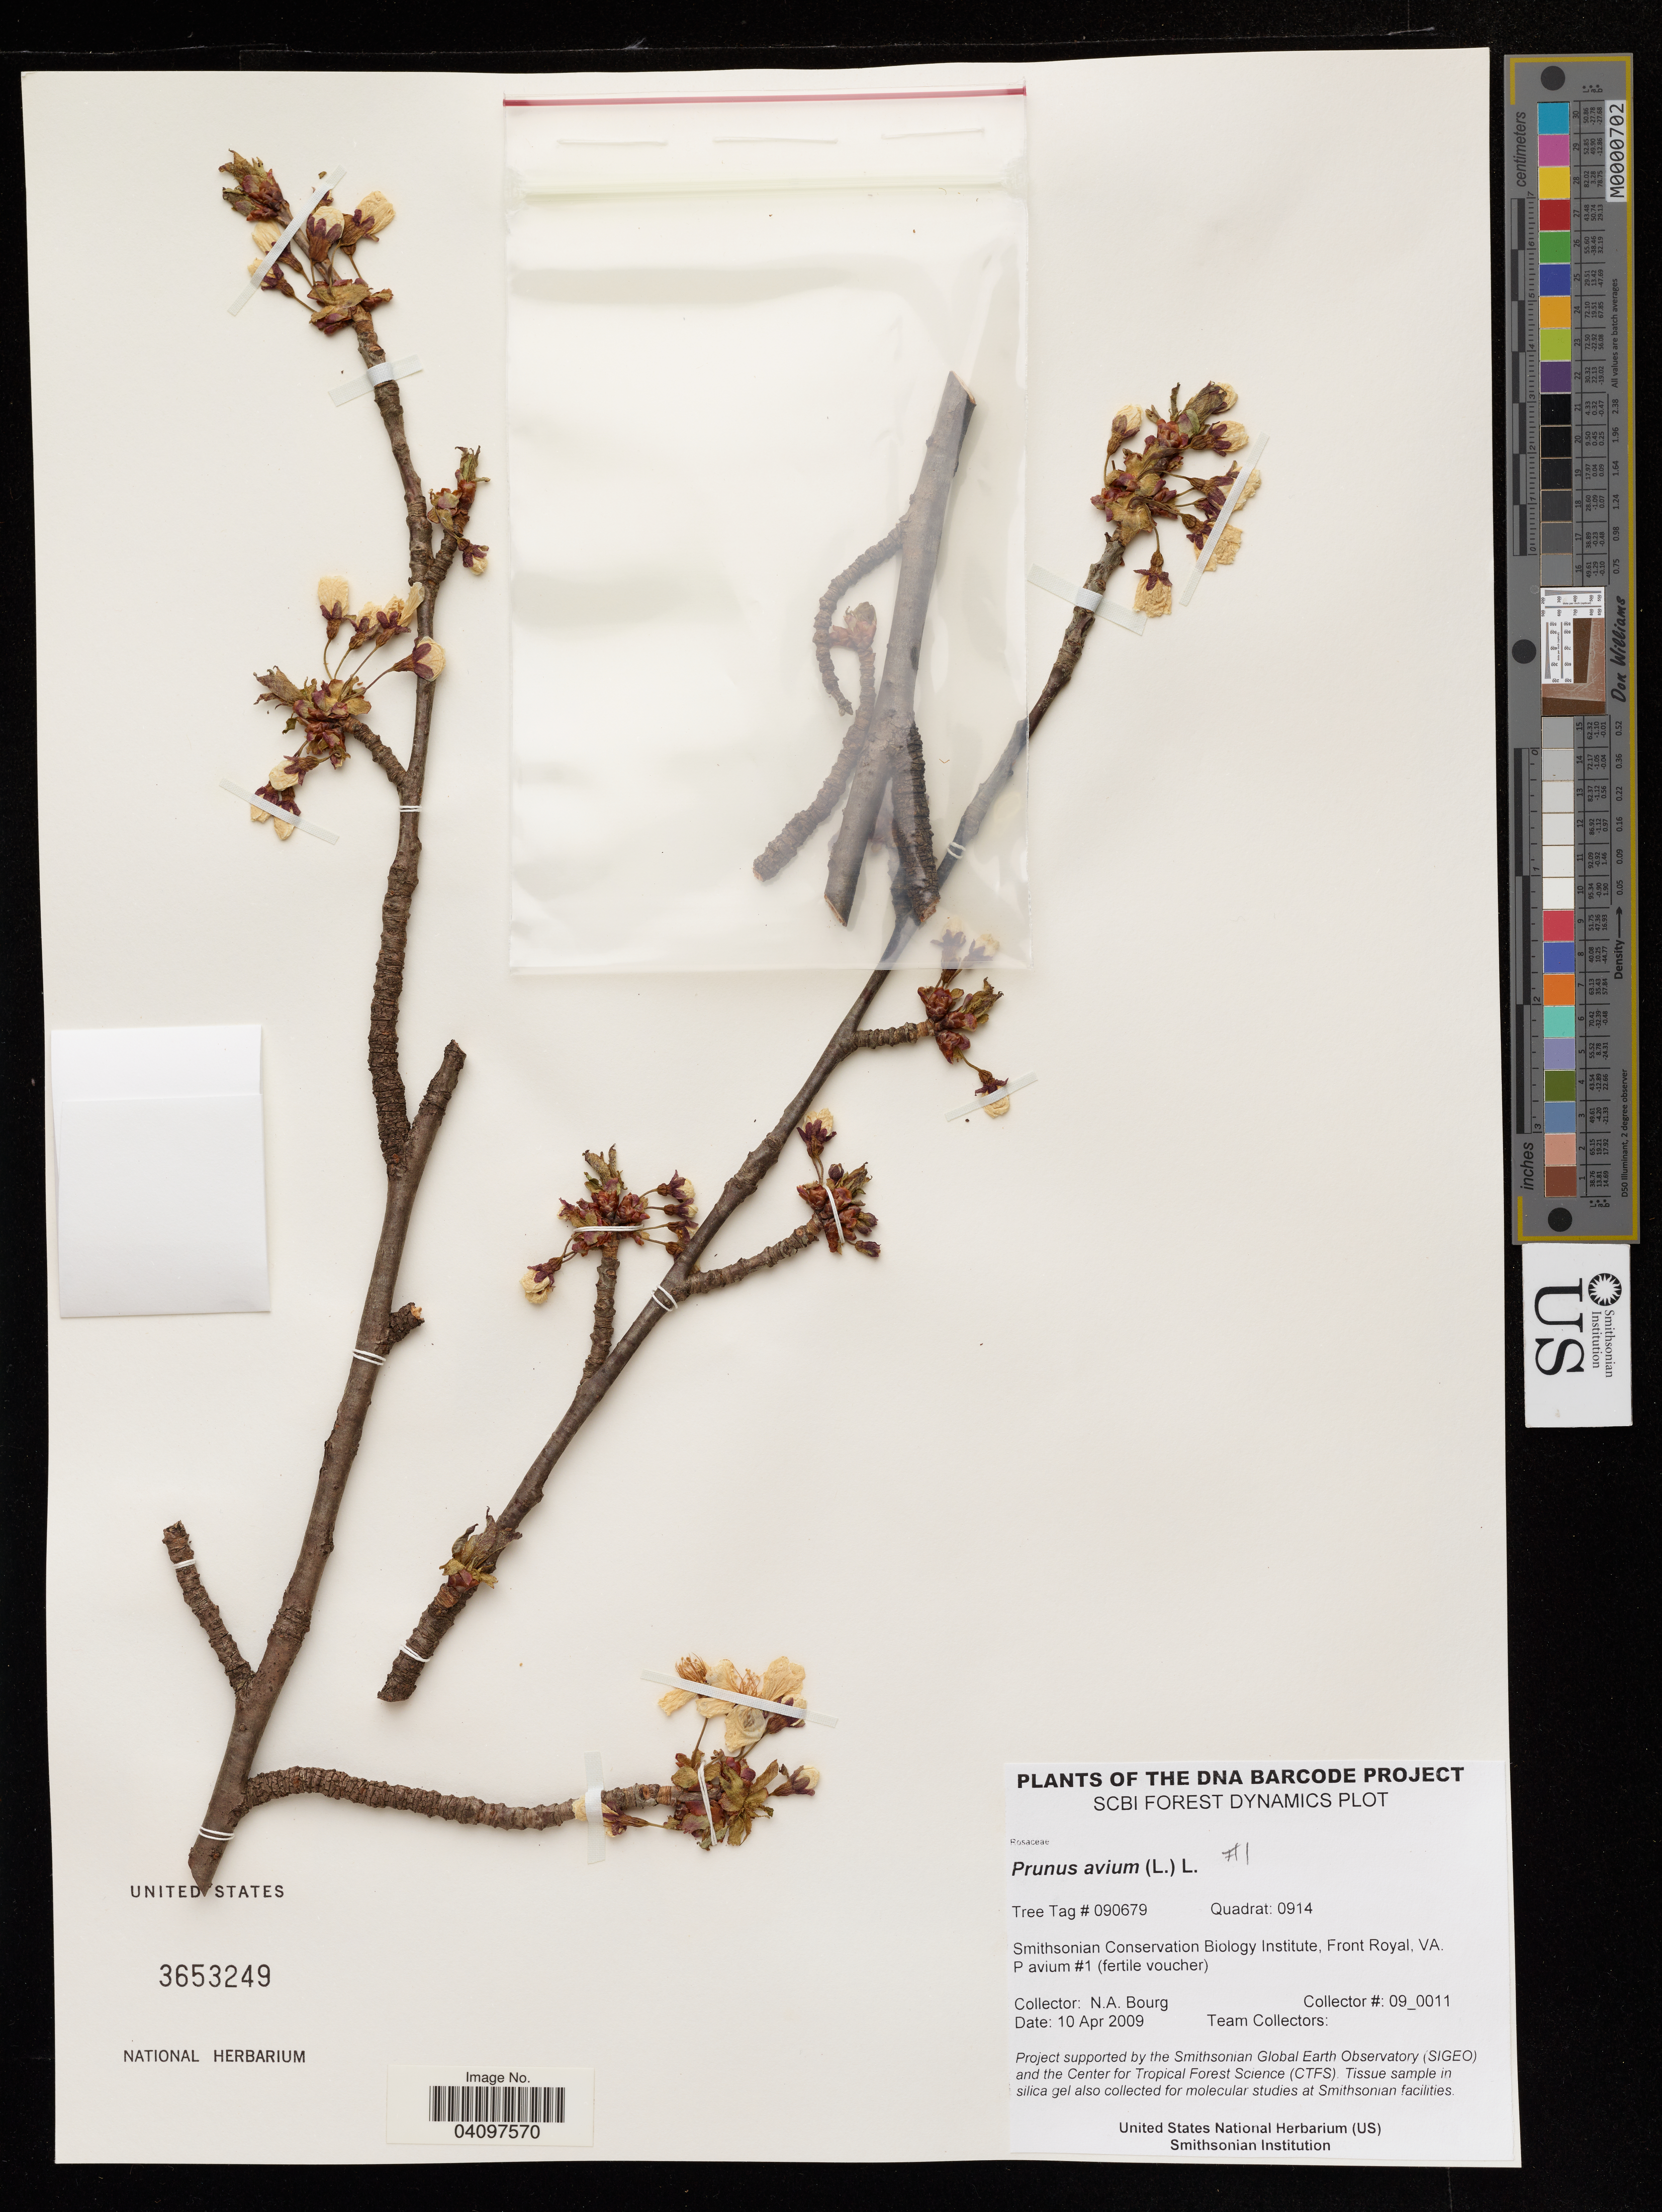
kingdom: Plantae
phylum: Tracheophyta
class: Magnoliopsida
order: Rosales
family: Rosaceae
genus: Prunus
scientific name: Prunus avium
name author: L.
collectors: N. A. Bourg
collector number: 09_0011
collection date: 2009-04-10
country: United States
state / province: Virginia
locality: Smithsonian Conservation Biology Institute, Front Royal.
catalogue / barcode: US 3653249